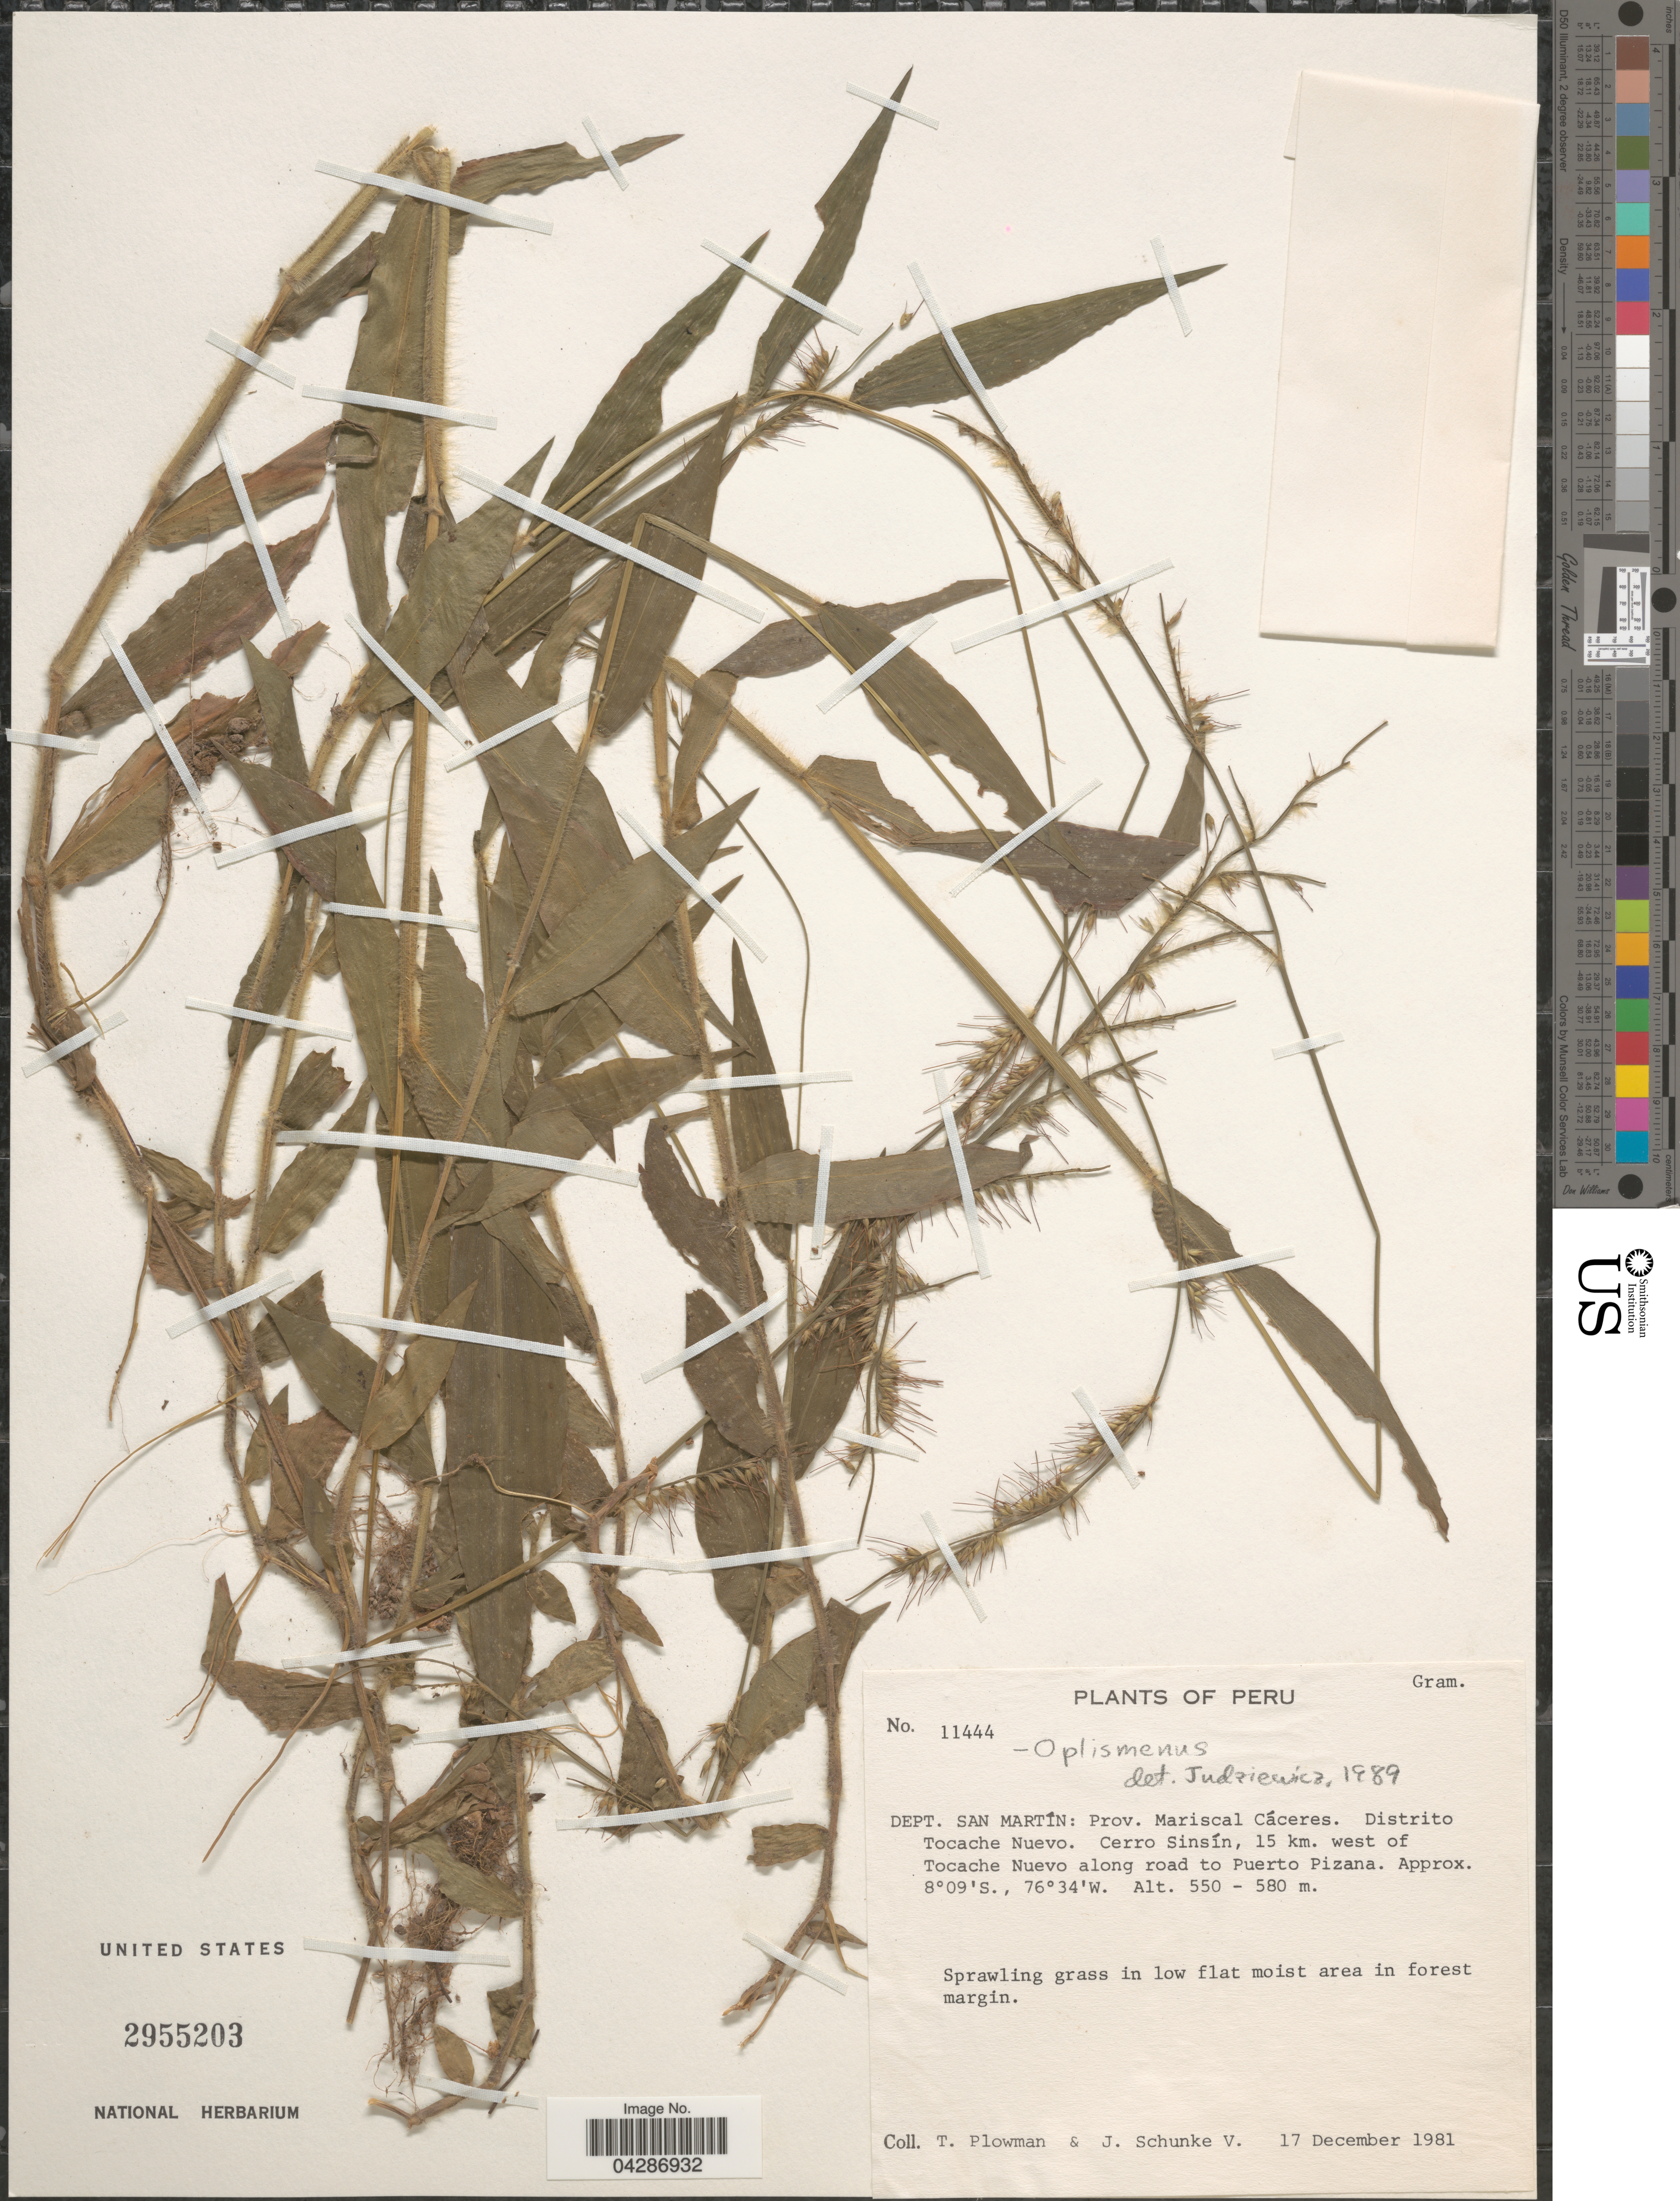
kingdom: Plantae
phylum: Tracheophyta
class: Liliopsida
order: Poales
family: Poaceae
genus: Oplismenus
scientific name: Oplismenus sp.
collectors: T. Plowman & J. Schunke Vigo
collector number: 11444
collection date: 1981-12-17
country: Peru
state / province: San Martín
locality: Dept. San Martín: Prov. Mariscal Cáceres. Distrito Tocache Nuevo. Cerro Sinsín, 15 km. west of Tocache Nuevo along road to Puerto Pizana. Sprawling grass in low flat moist area in forest margin.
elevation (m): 550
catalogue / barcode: US 2955203